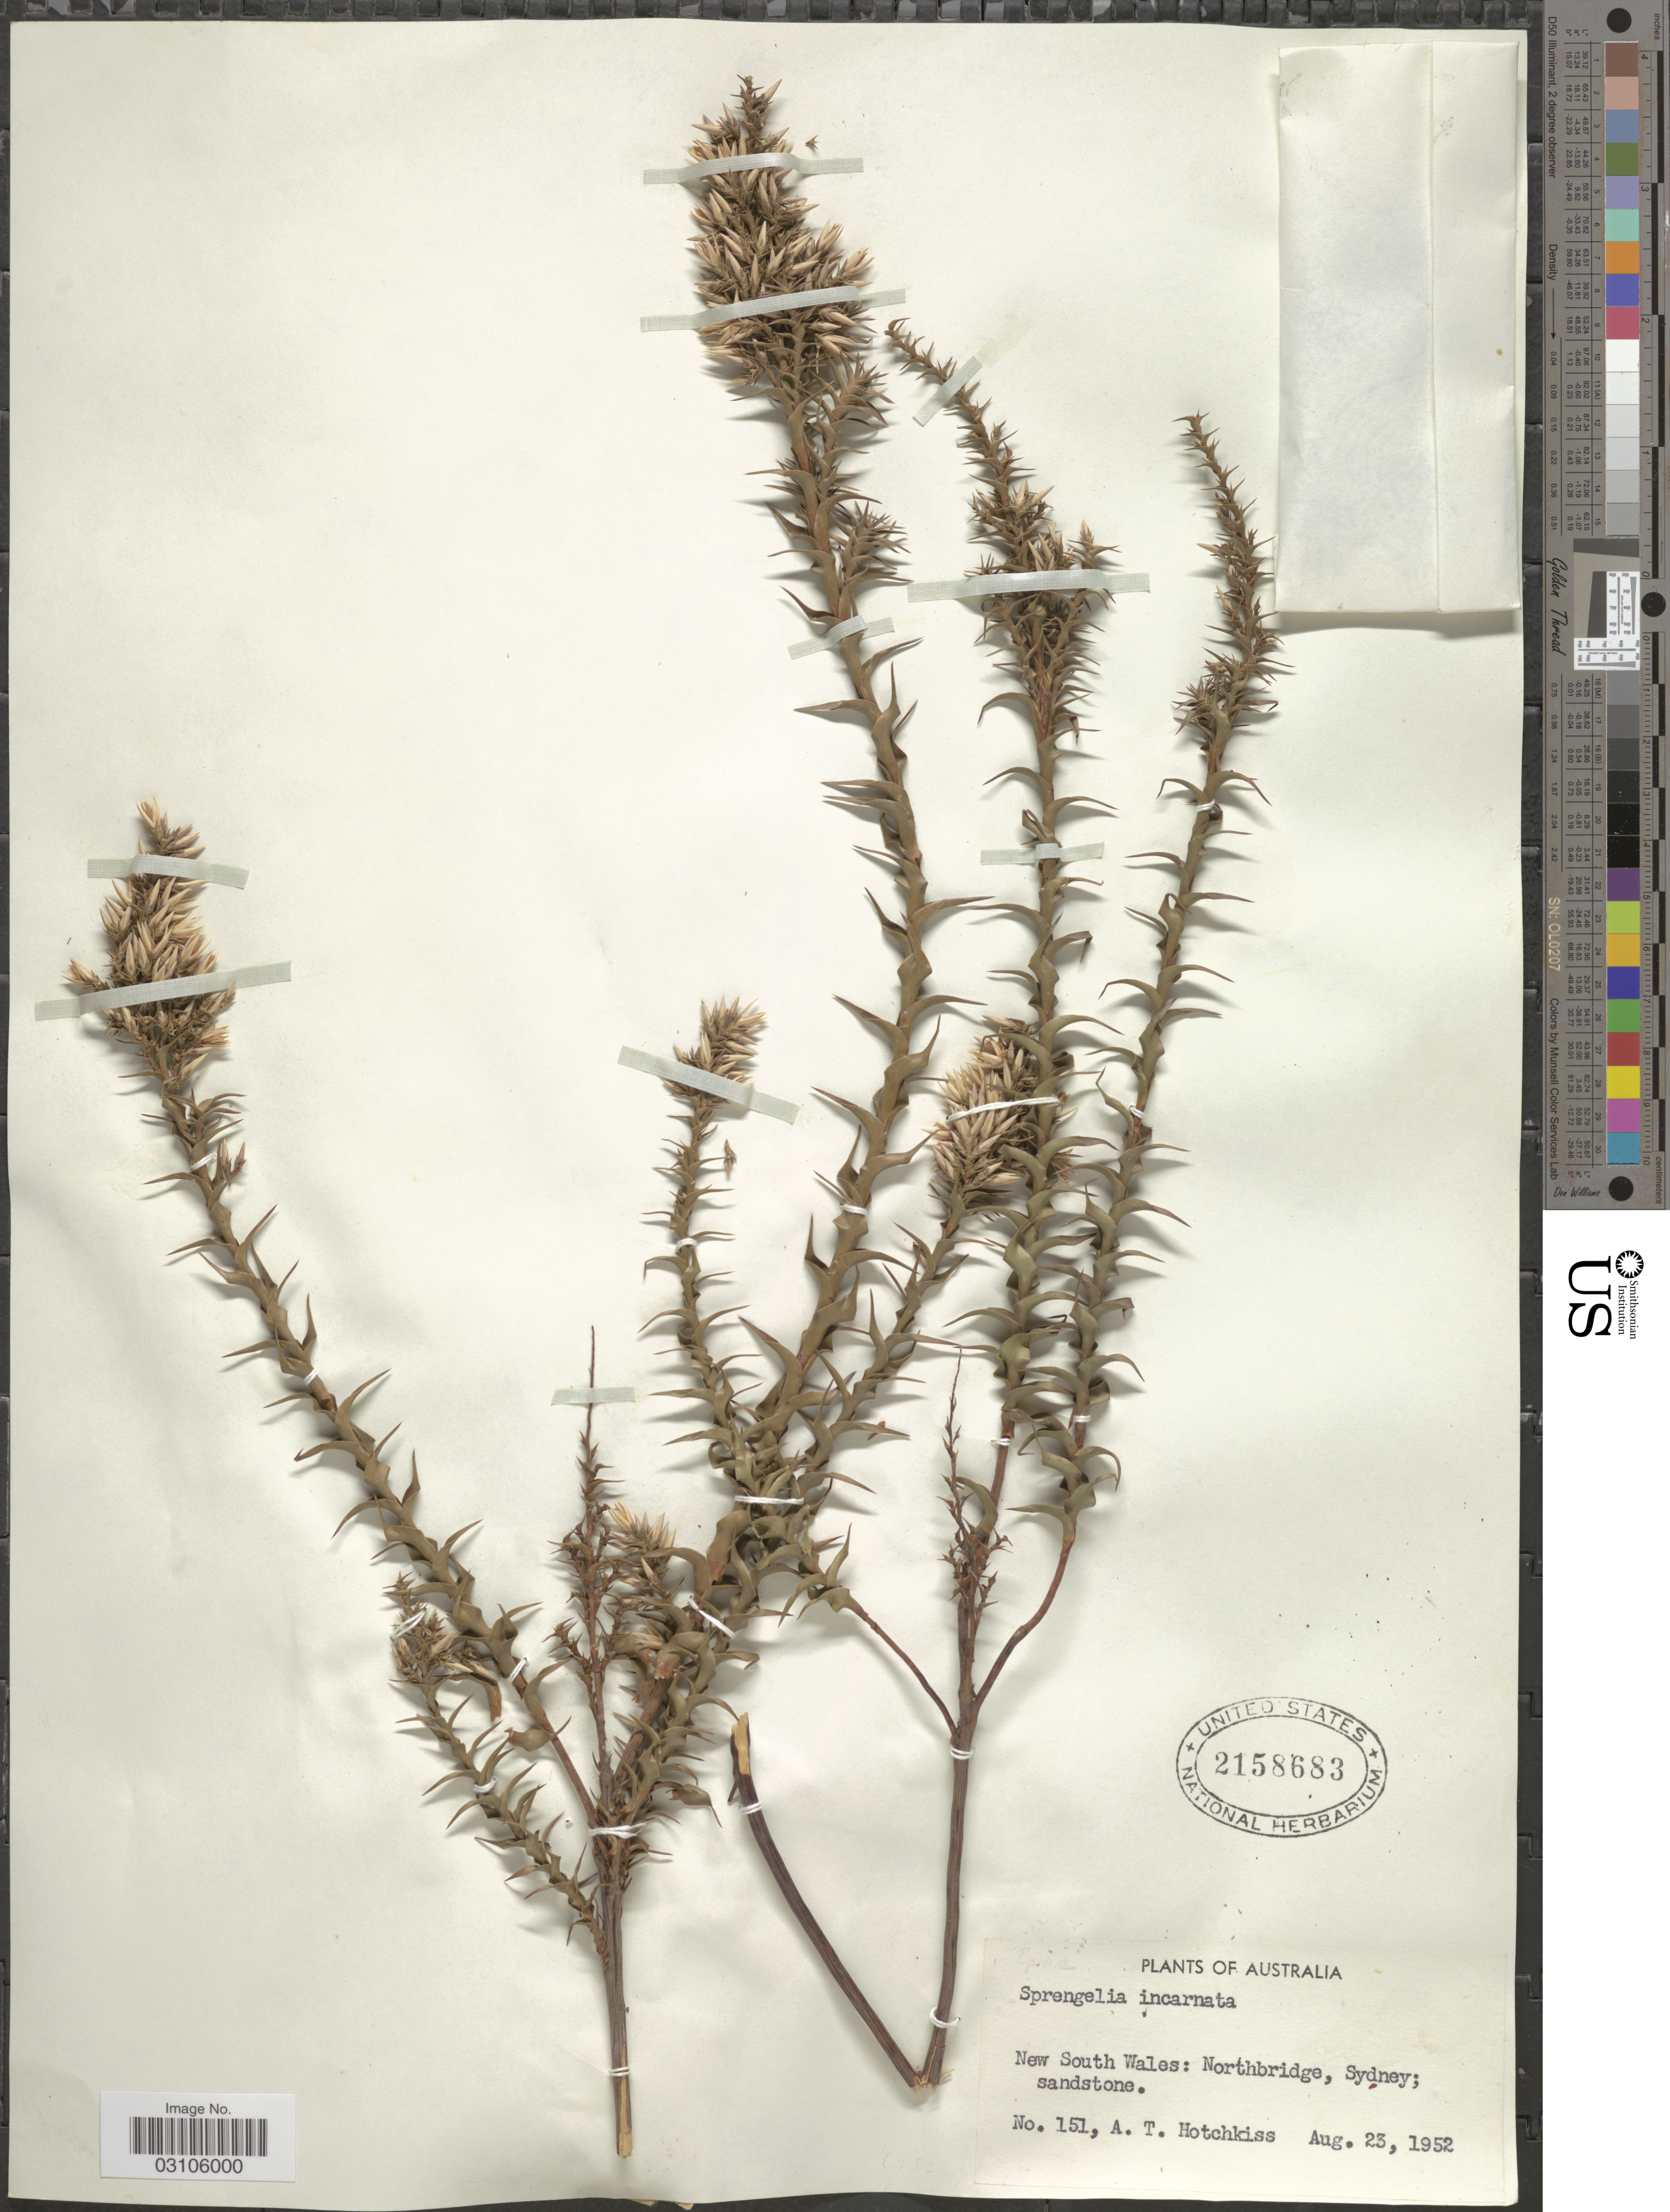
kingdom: Plantae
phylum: Tracheophyta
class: Magnoliopsida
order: Ericales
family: Ericaceae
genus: Sprengelia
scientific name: Sprengelia incarnata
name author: L.S. Sm.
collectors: A. Hotchkiss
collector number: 151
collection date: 1952-08-23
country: Australia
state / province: New South Wales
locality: Northbridge, Sydney.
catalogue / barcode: US 2158683